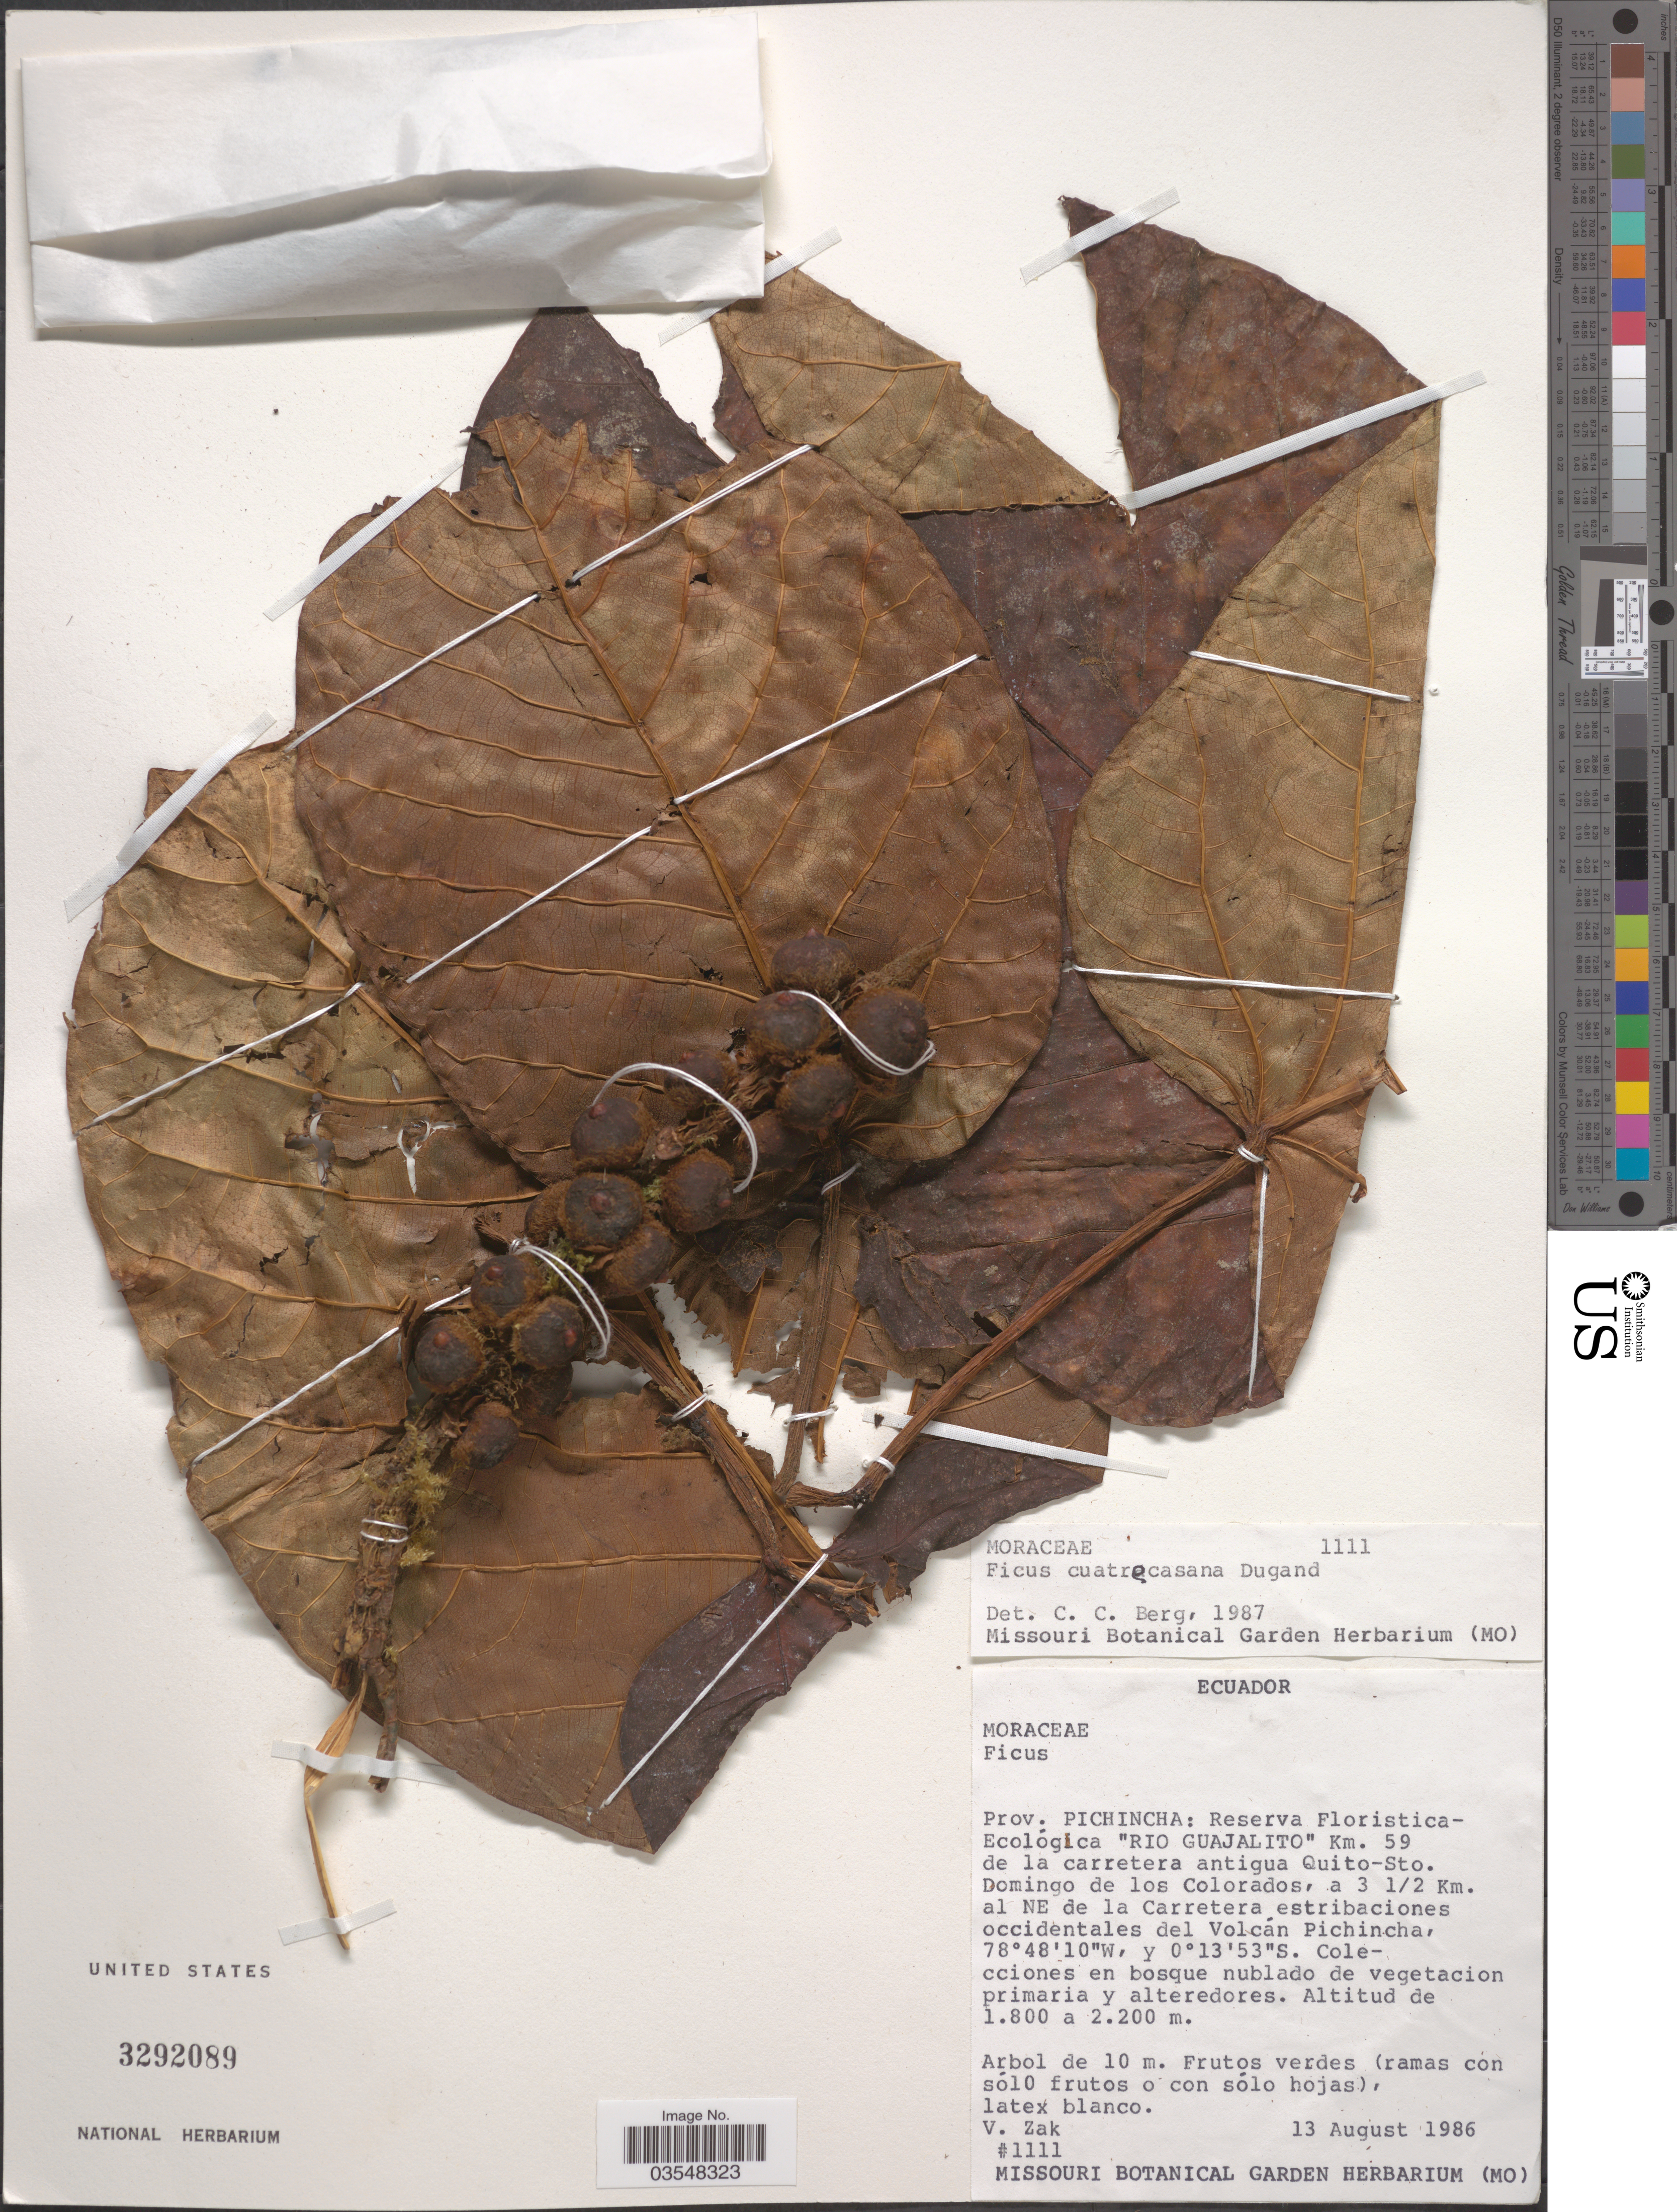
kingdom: Plantae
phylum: Tracheophyta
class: Magnoliopsida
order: Rosales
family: Moraceae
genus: Ficus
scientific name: Ficus cuatrecasasiana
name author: Dugand G.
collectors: V. Zak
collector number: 1111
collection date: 1986-08-13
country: Ecuador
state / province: Pichincha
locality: Reserva Floristica-Ecológica 'Rio Guajalito' Km. 59 de la carretera antigua Quito-Sto. Domingo de los Colorados, a 3 1/2 Km. al NE de la Carretera, estribaciones occidentales del Volcán Pichincha.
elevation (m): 1800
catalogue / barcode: US 3292089